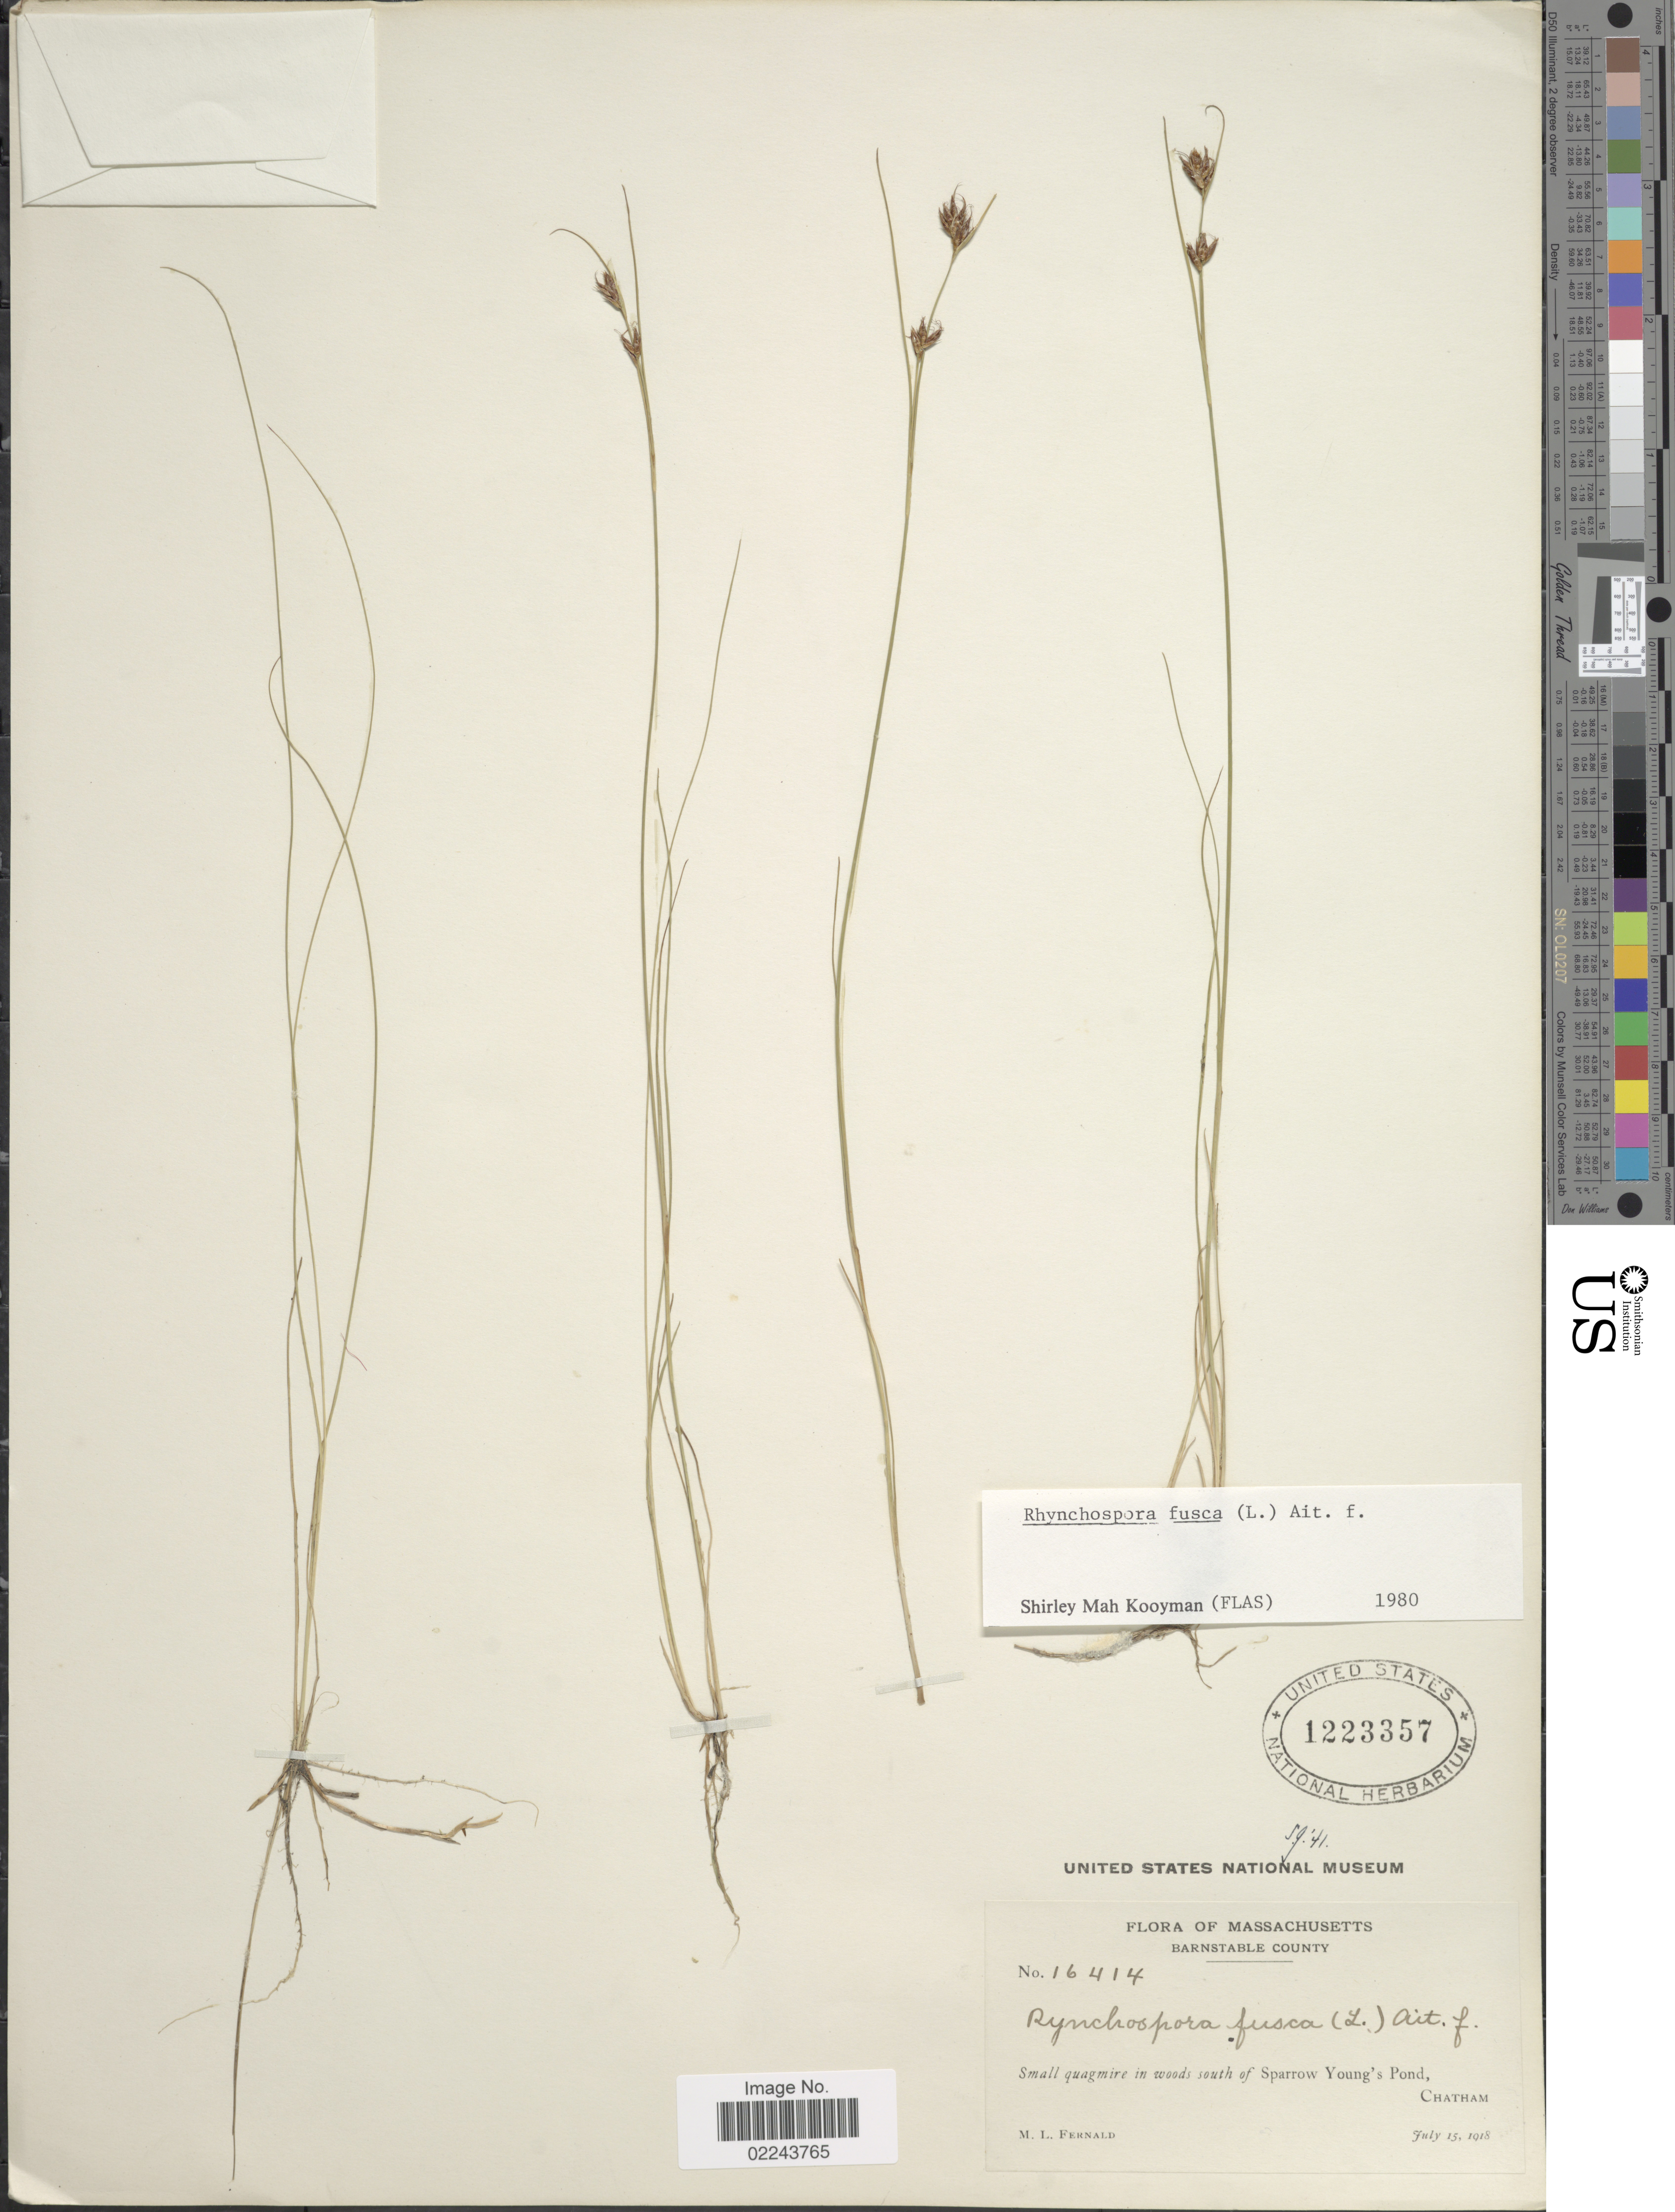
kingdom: Plantae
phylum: Tracheophyta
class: Liliopsida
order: Poales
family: Cyperaceae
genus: Rhynchospora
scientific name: Rhynchospora fusca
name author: (L.) W.T. Aiton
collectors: M. L. Fernald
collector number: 16414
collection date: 1918-07-15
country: United States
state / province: Massachusetts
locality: Barnstable County, south of Sparrow Young's Pond, Chatham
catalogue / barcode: US 1223357